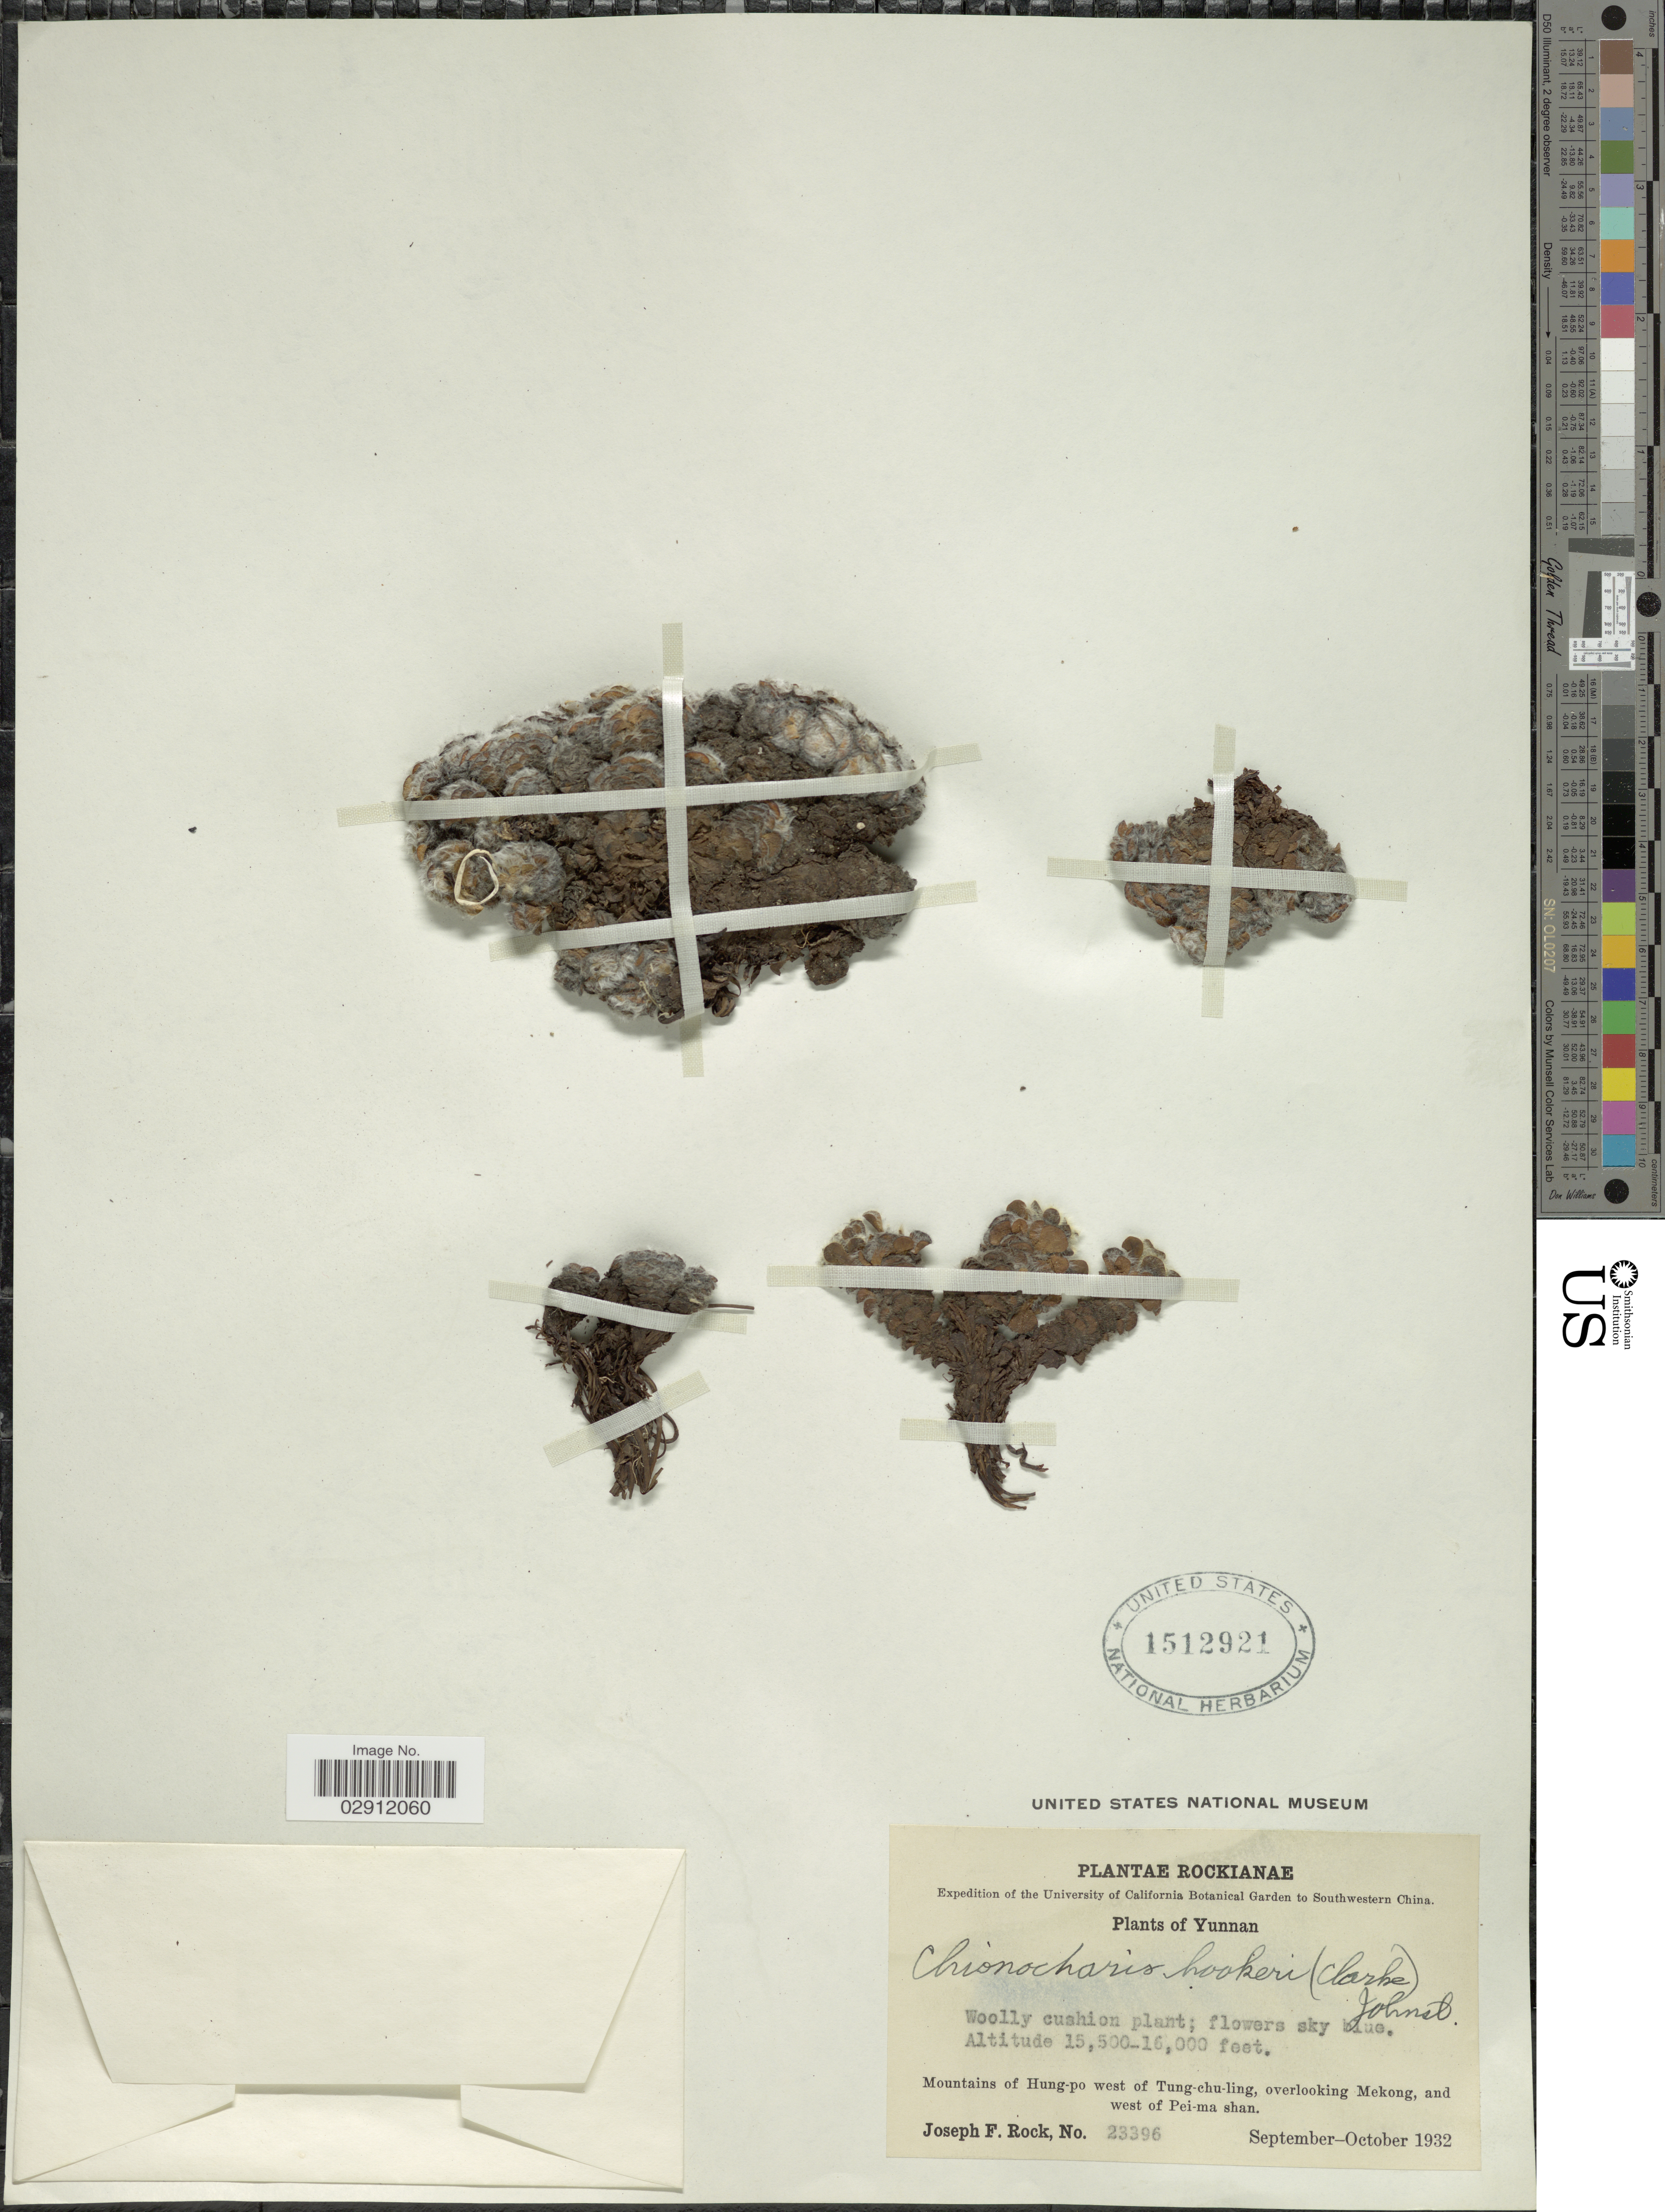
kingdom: Plantae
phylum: Tracheophyta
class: Magnoliopsida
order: Boraginales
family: Boraginaceae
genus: Chionocharis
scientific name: Chionocharis hookeri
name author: (C.B. Clarke) I.M. Johnst.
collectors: J. F. Rock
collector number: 23396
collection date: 1932-09/1932-10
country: China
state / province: Yunnan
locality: Mountains of Hung-po west of Tung-chu-ling, overlooking Mekong, and west of Pei-ma shan.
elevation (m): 4724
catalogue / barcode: US 1512921